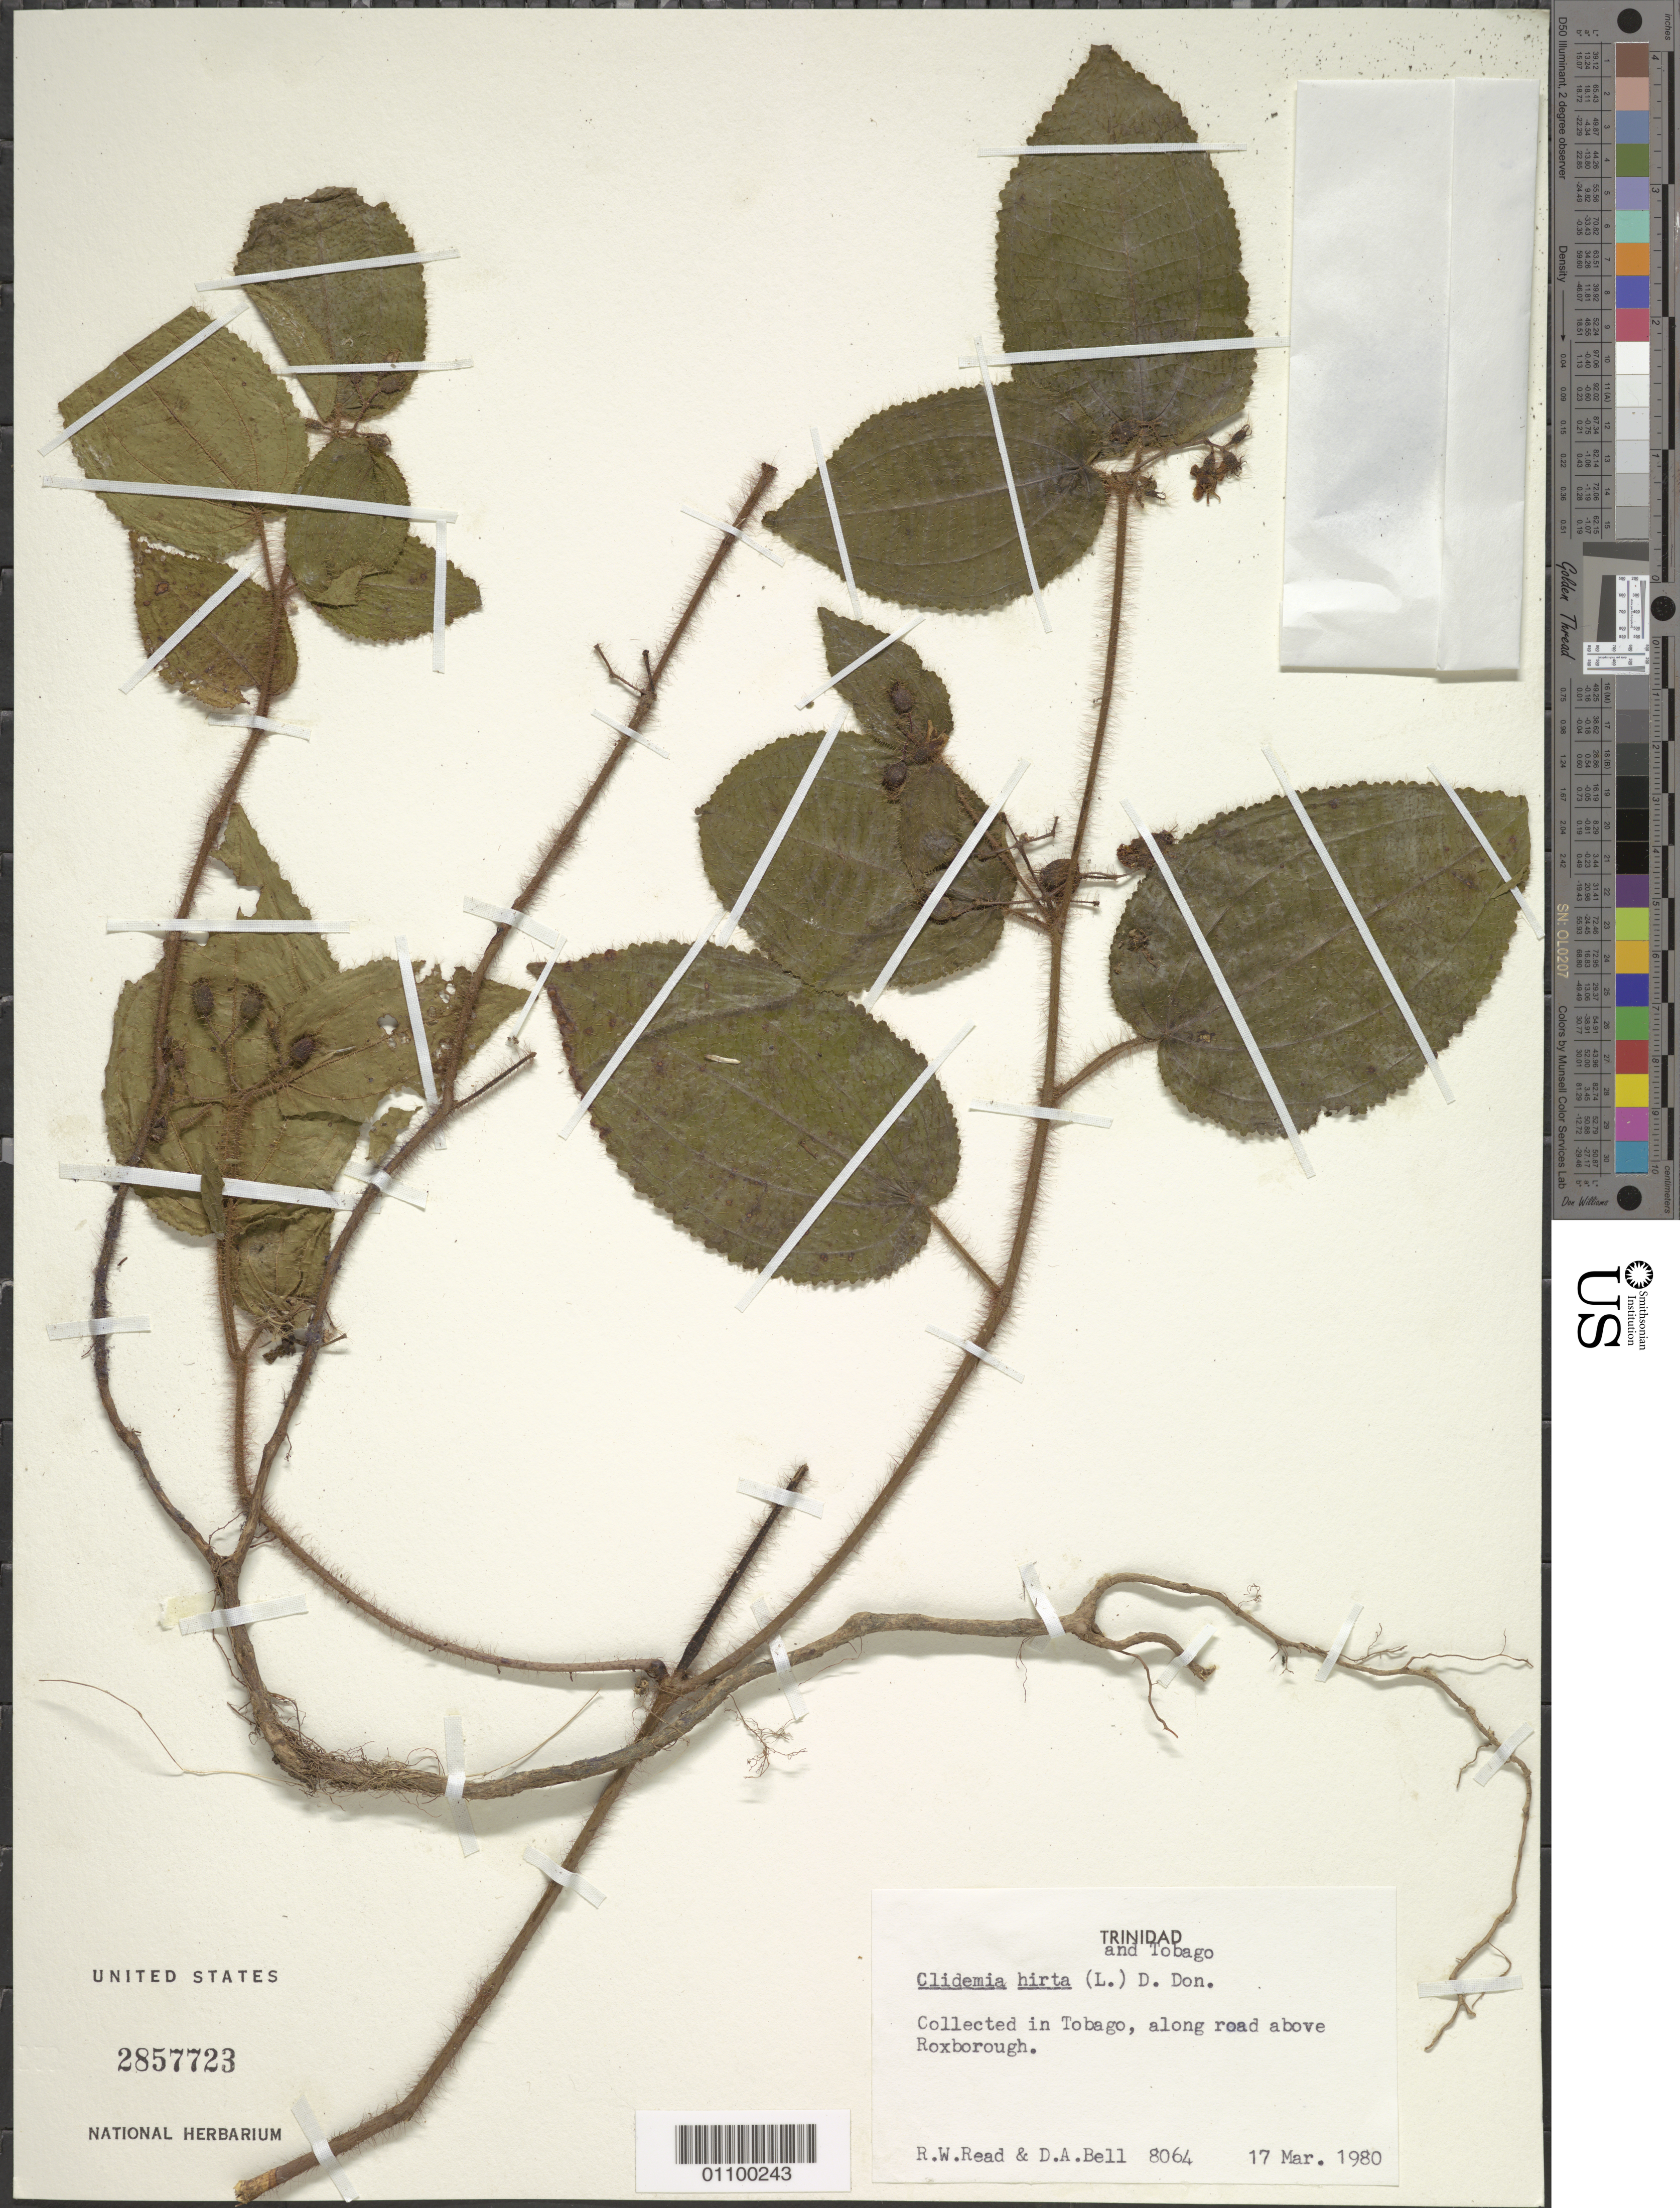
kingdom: Plantae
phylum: Tracheophyta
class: Magnoliopsida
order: Myrtales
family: Melastomataceae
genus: Clidemia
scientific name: Clidemia hirta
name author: (L.) D. Don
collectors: R. W. Read & D. A. Bell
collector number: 8064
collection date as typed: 17 Mar 1980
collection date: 1980-03-17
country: Trinidad and Tobago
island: Tobago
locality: along road above Roborough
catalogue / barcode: US 2857723